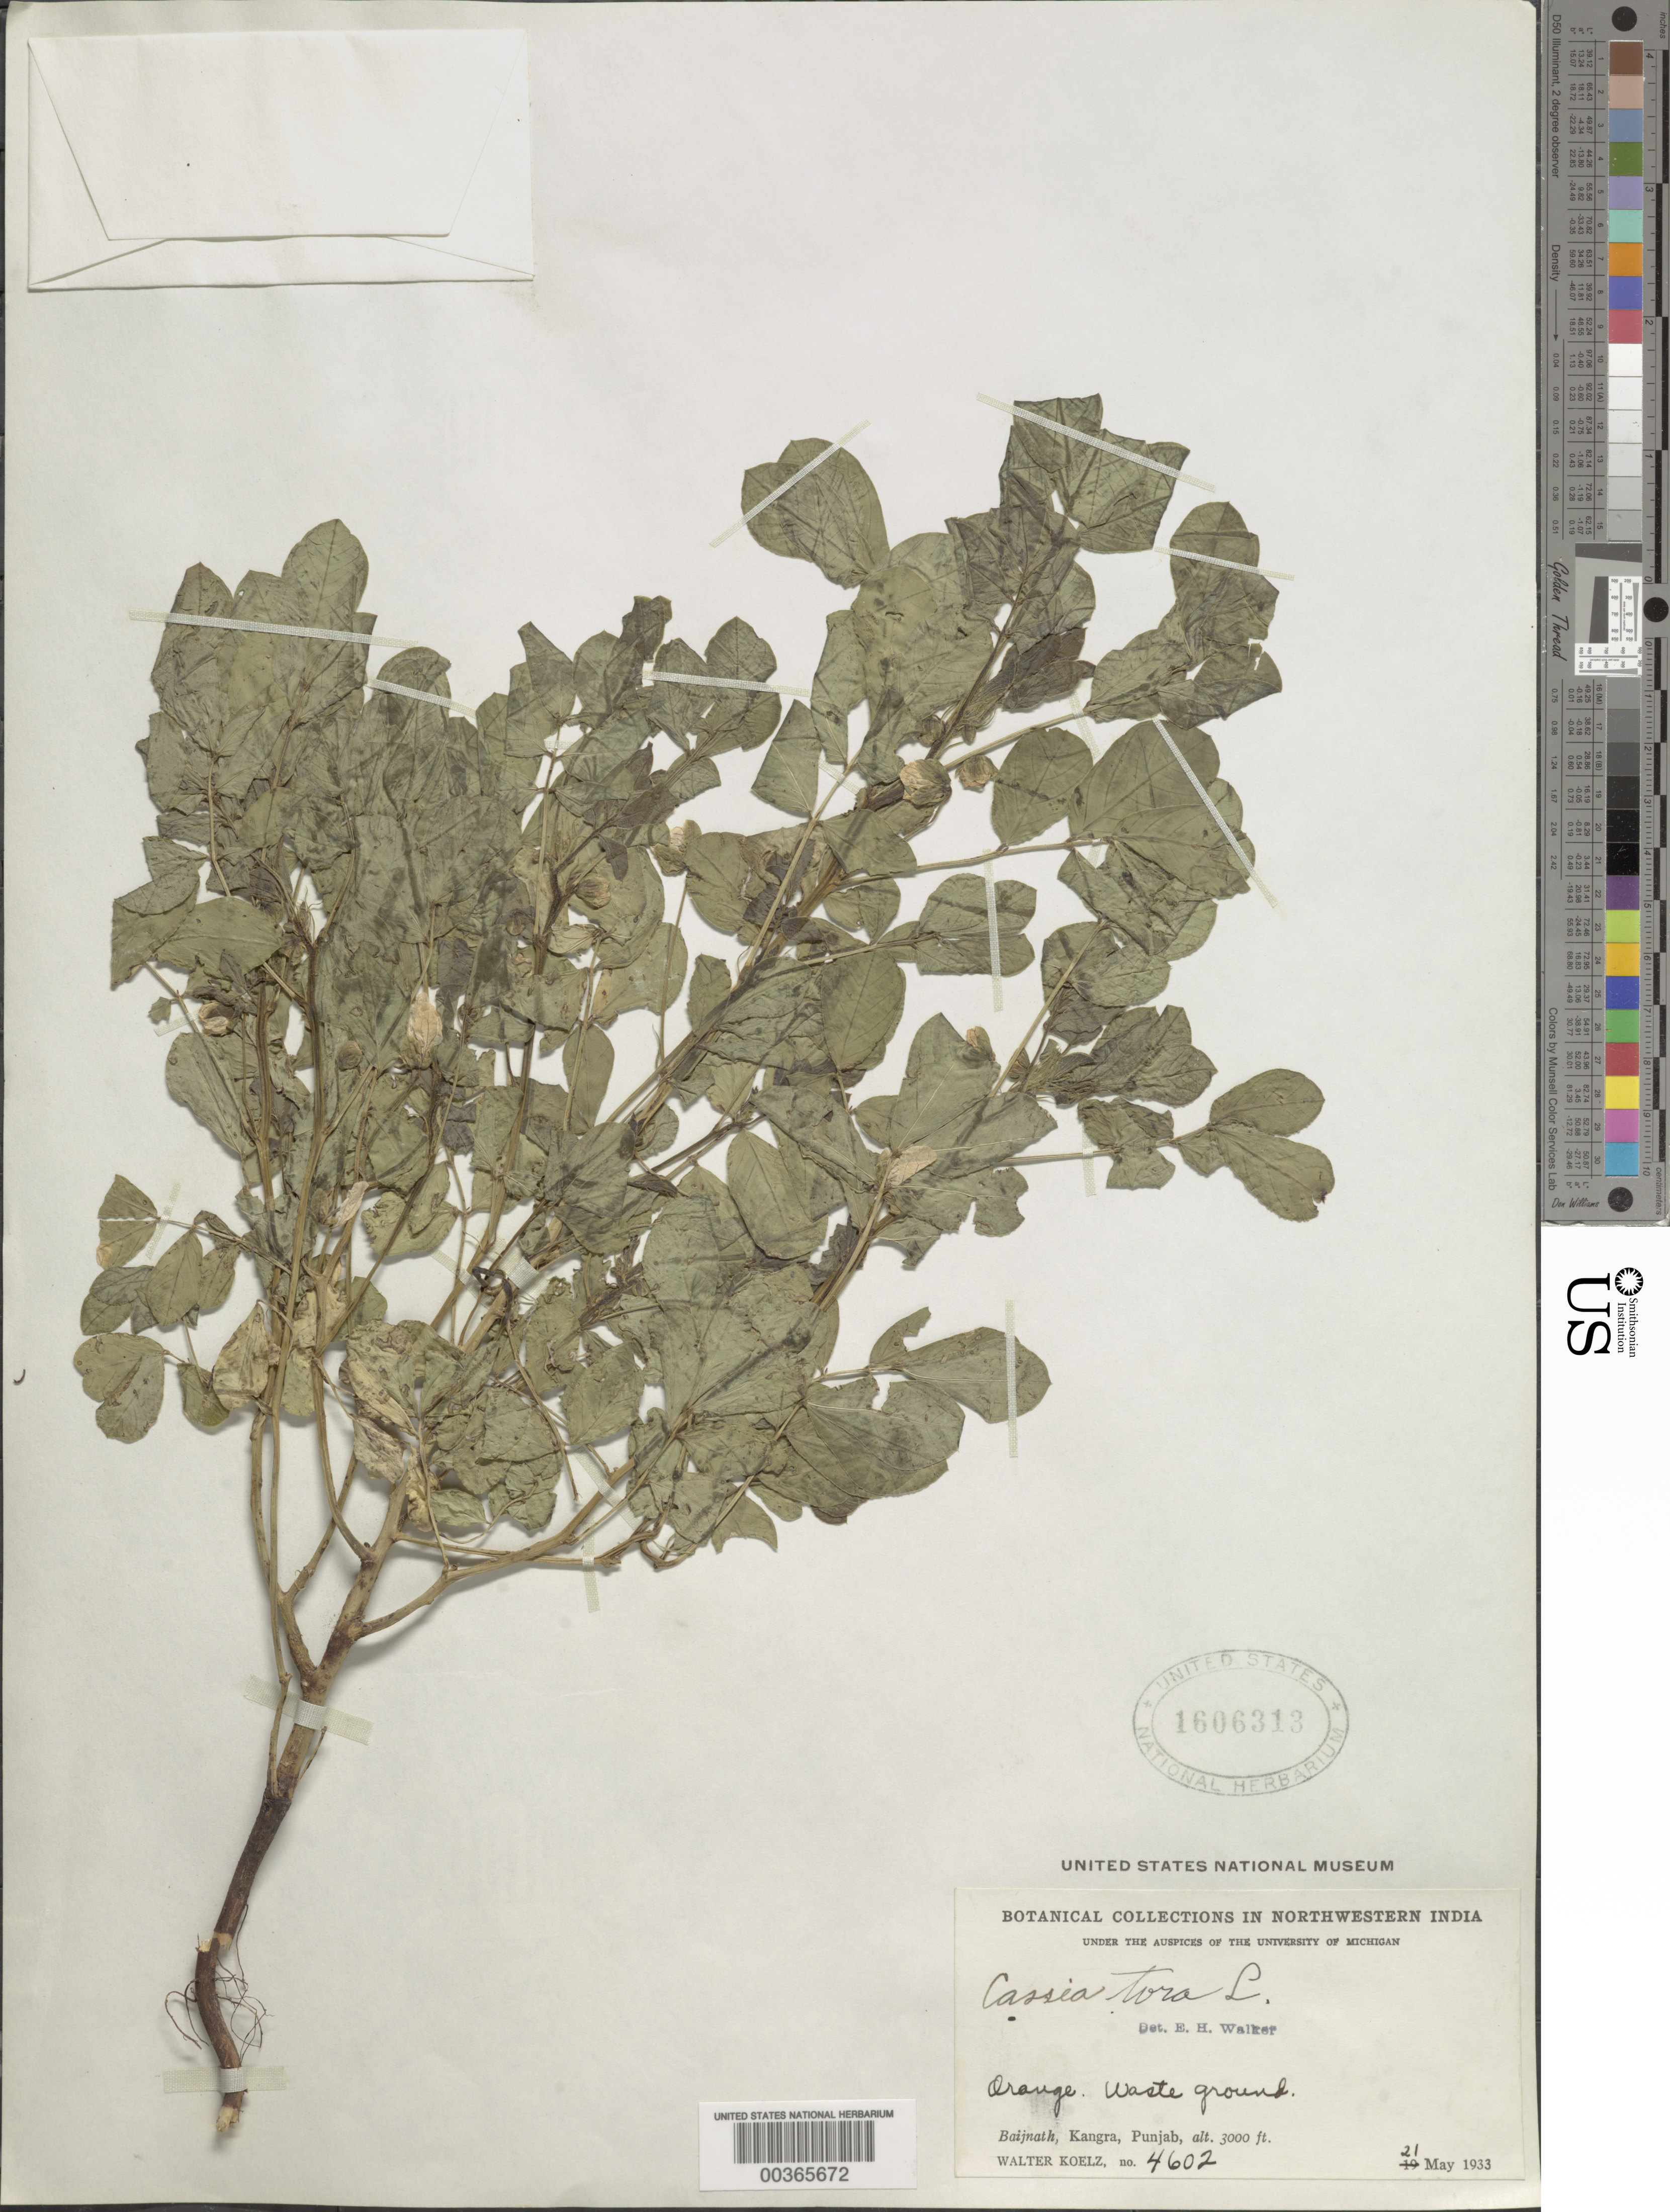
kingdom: Plantae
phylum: Tracheophyta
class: Magnoliopsida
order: Fabales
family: Fabaceae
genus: Senna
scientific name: Senna obtusifolia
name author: (L.) H.S. Irwin & Barneby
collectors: W. N. Koelz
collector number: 4602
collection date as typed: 21 May 1933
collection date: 1933-05-21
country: India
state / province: Himachal Pradesh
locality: Baijnath, Kangra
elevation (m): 914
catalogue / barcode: US 1606313